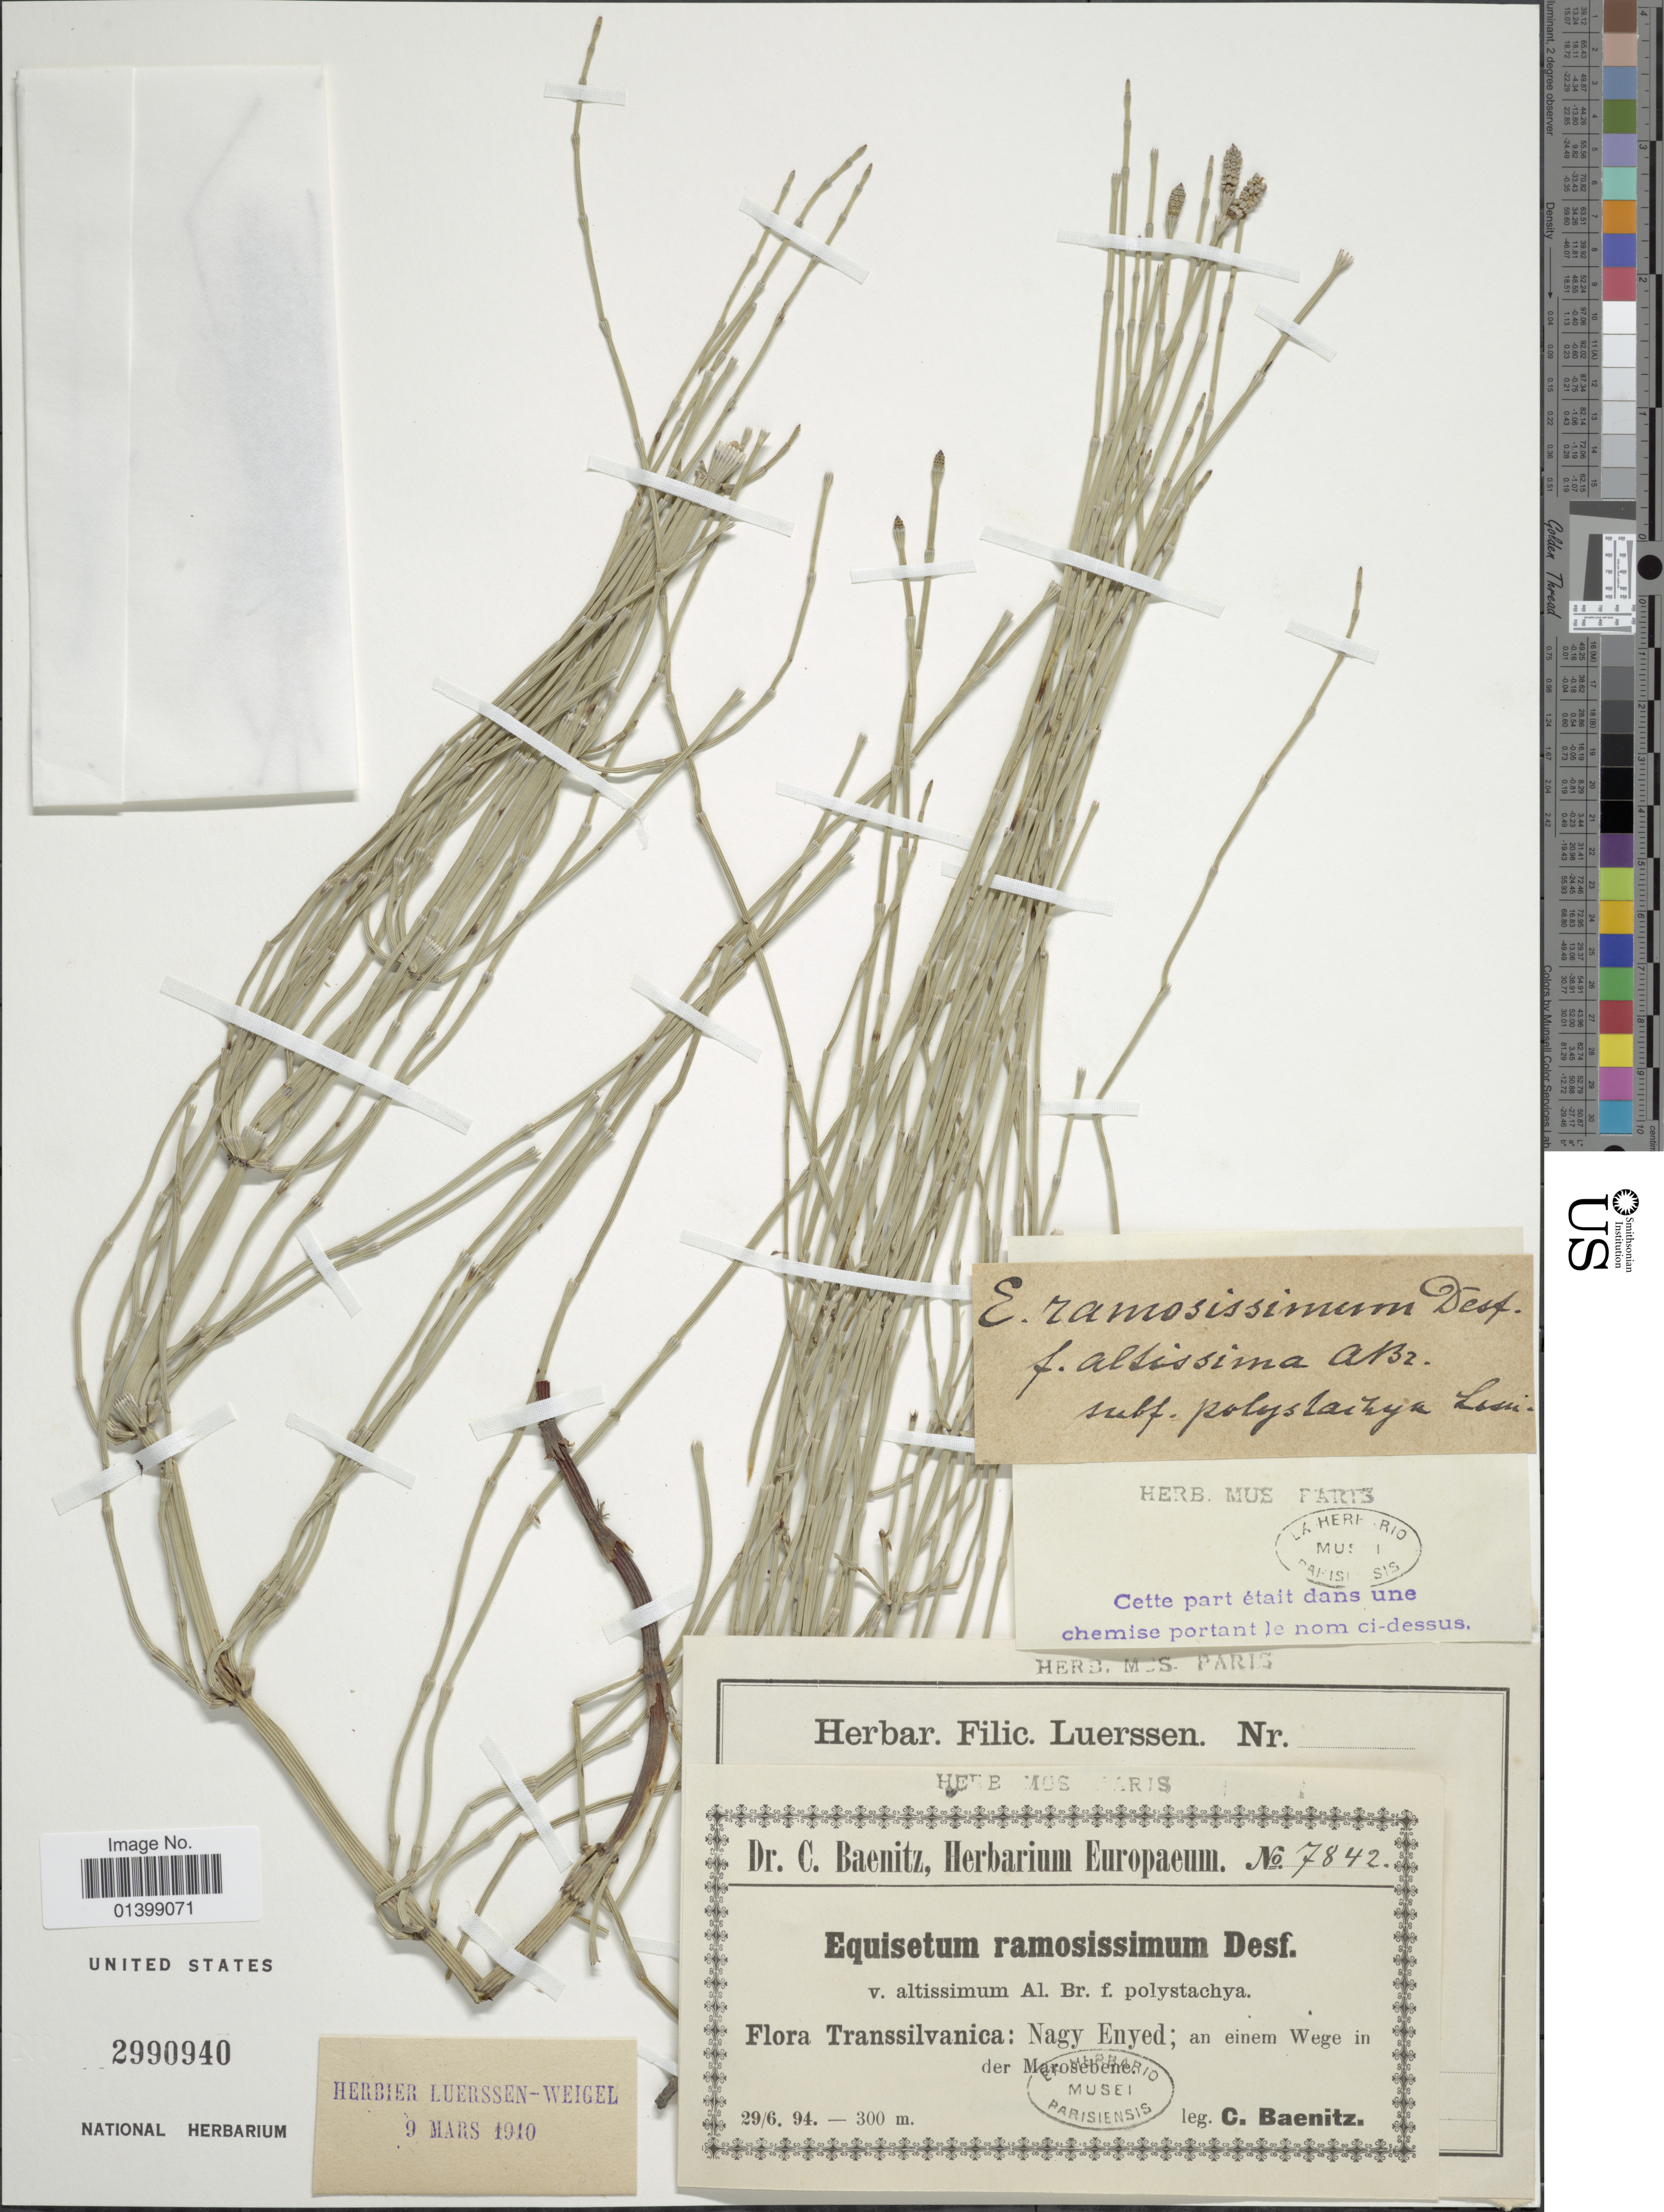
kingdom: Plantae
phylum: Tracheophyta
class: Polypodiopsida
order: Equisetales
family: Equisetaceae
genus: Equisetum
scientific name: Equisetum ramosissimum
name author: Desf.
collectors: C. G. Baenitz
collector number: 7842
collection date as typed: Transcribed d/m/y: 29/6/94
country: Romania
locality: Transsilvanica: Nagy Enyed; an einem Wege in der Marosebene [interpreted]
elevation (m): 300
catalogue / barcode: US 2990940